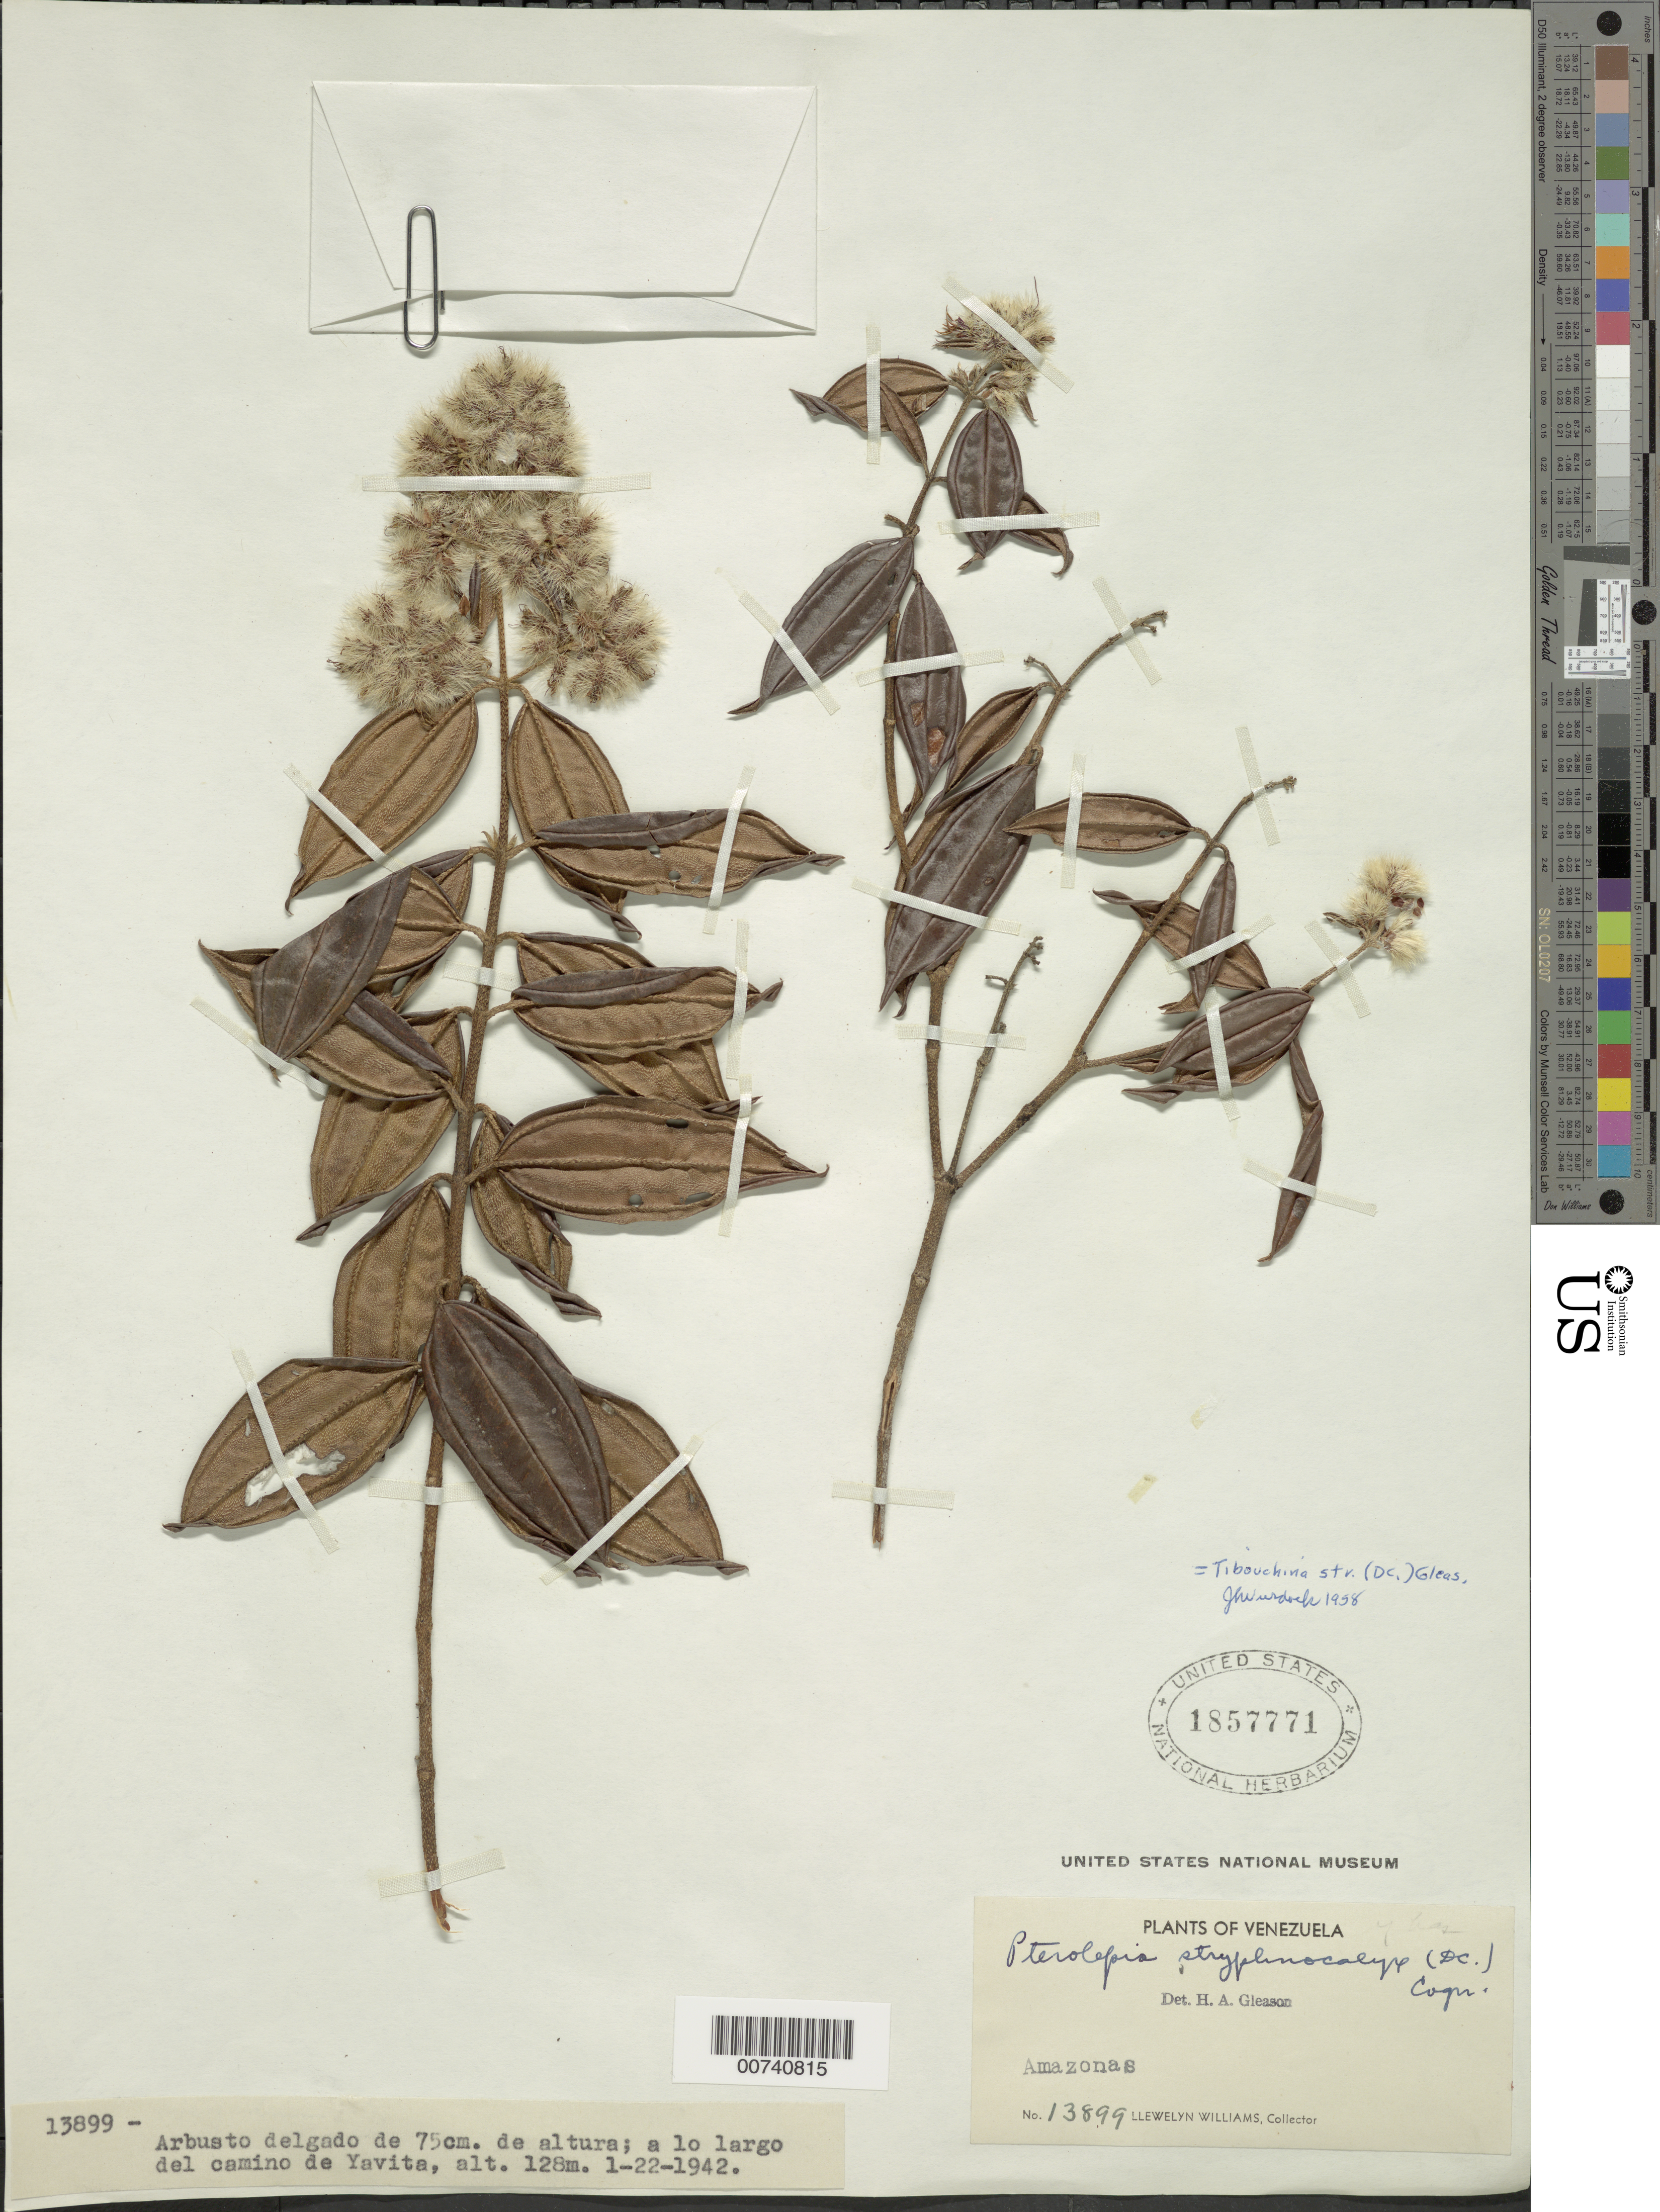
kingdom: Plantae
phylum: Tracheophyta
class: Magnoliopsida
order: Myrtales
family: Melastomataceae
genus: Tibouchina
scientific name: Tibouchina striphnocalyx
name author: (DC.) Gleason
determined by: Gleason, H. A.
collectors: Ll. Williams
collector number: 13899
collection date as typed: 22-Jan-42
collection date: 1942-01-22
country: Venezuela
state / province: Amazonas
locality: Yavita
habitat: Along road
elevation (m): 128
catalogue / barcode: US 1857771